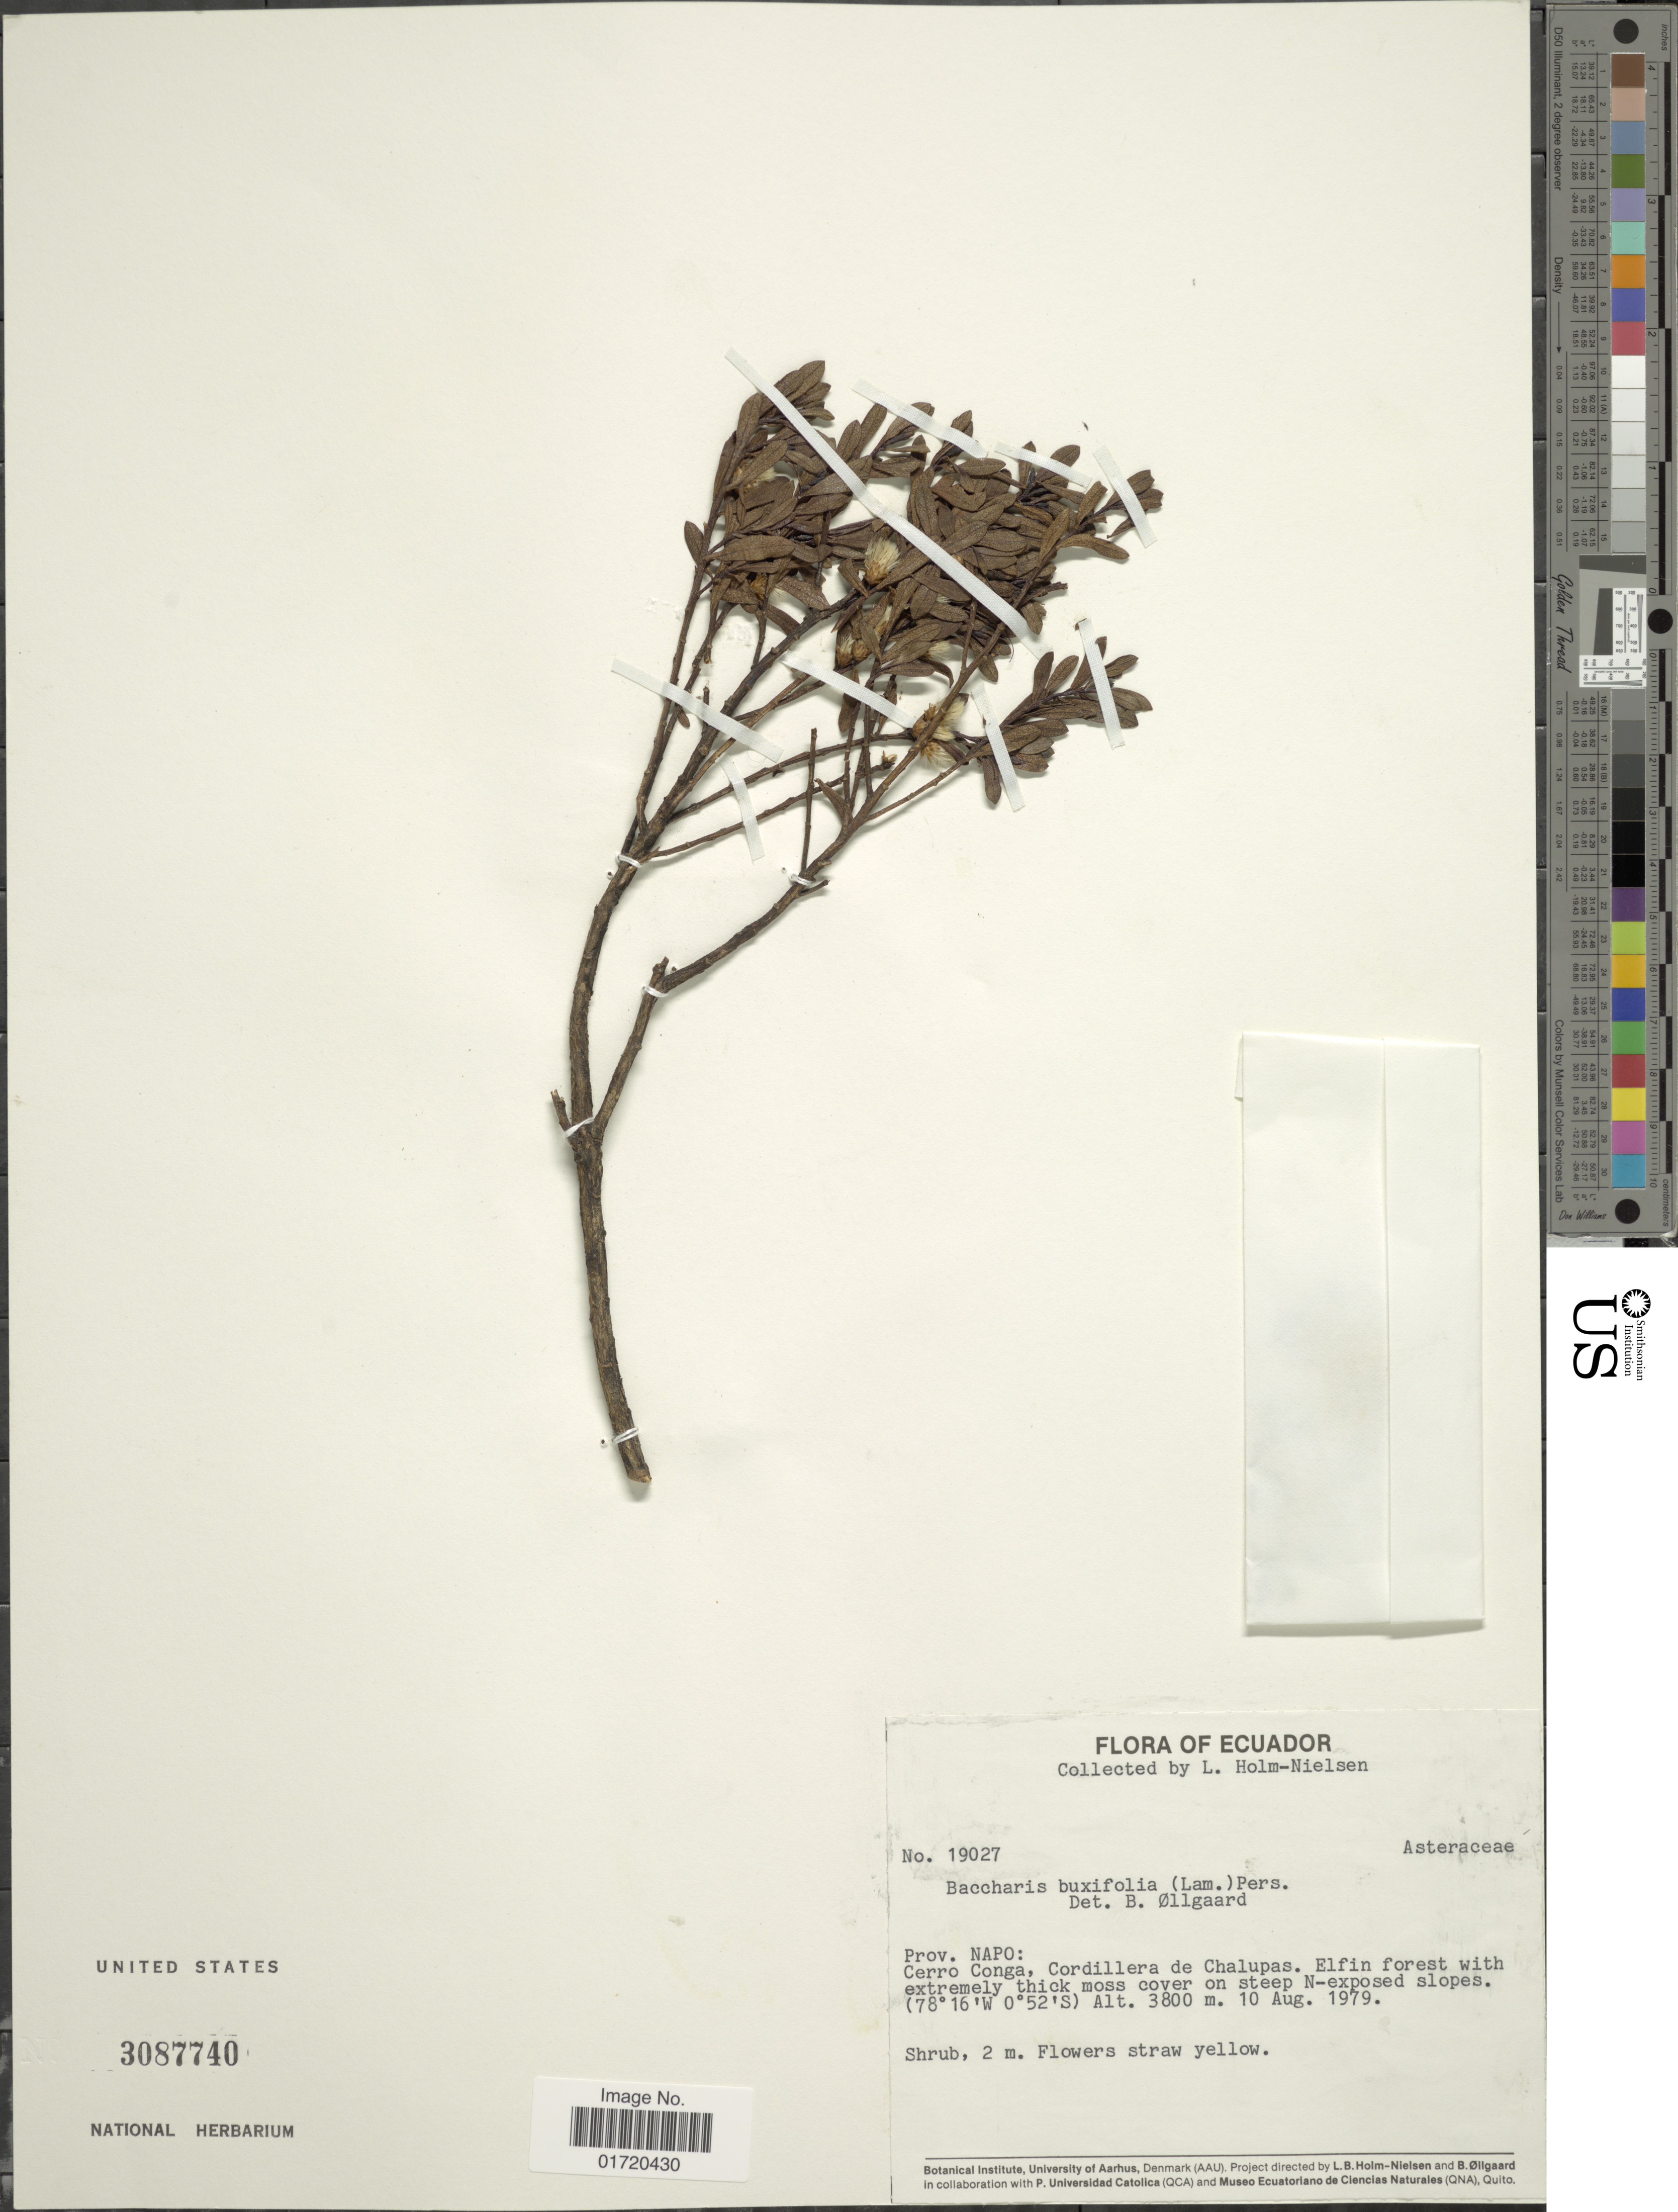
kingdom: Plantae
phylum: Tracheophyta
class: Magnoliopsida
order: Asterales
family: Asteraceae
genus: Baccharis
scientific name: Baccharis buxifolia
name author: (Lam.) Pers.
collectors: L. B. Holm-Nielsen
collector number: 19027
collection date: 1979-08-10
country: Ecuador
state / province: Napo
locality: Cerro Conga, cordillera de Chalupas.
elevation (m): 3800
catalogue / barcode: US 3087740